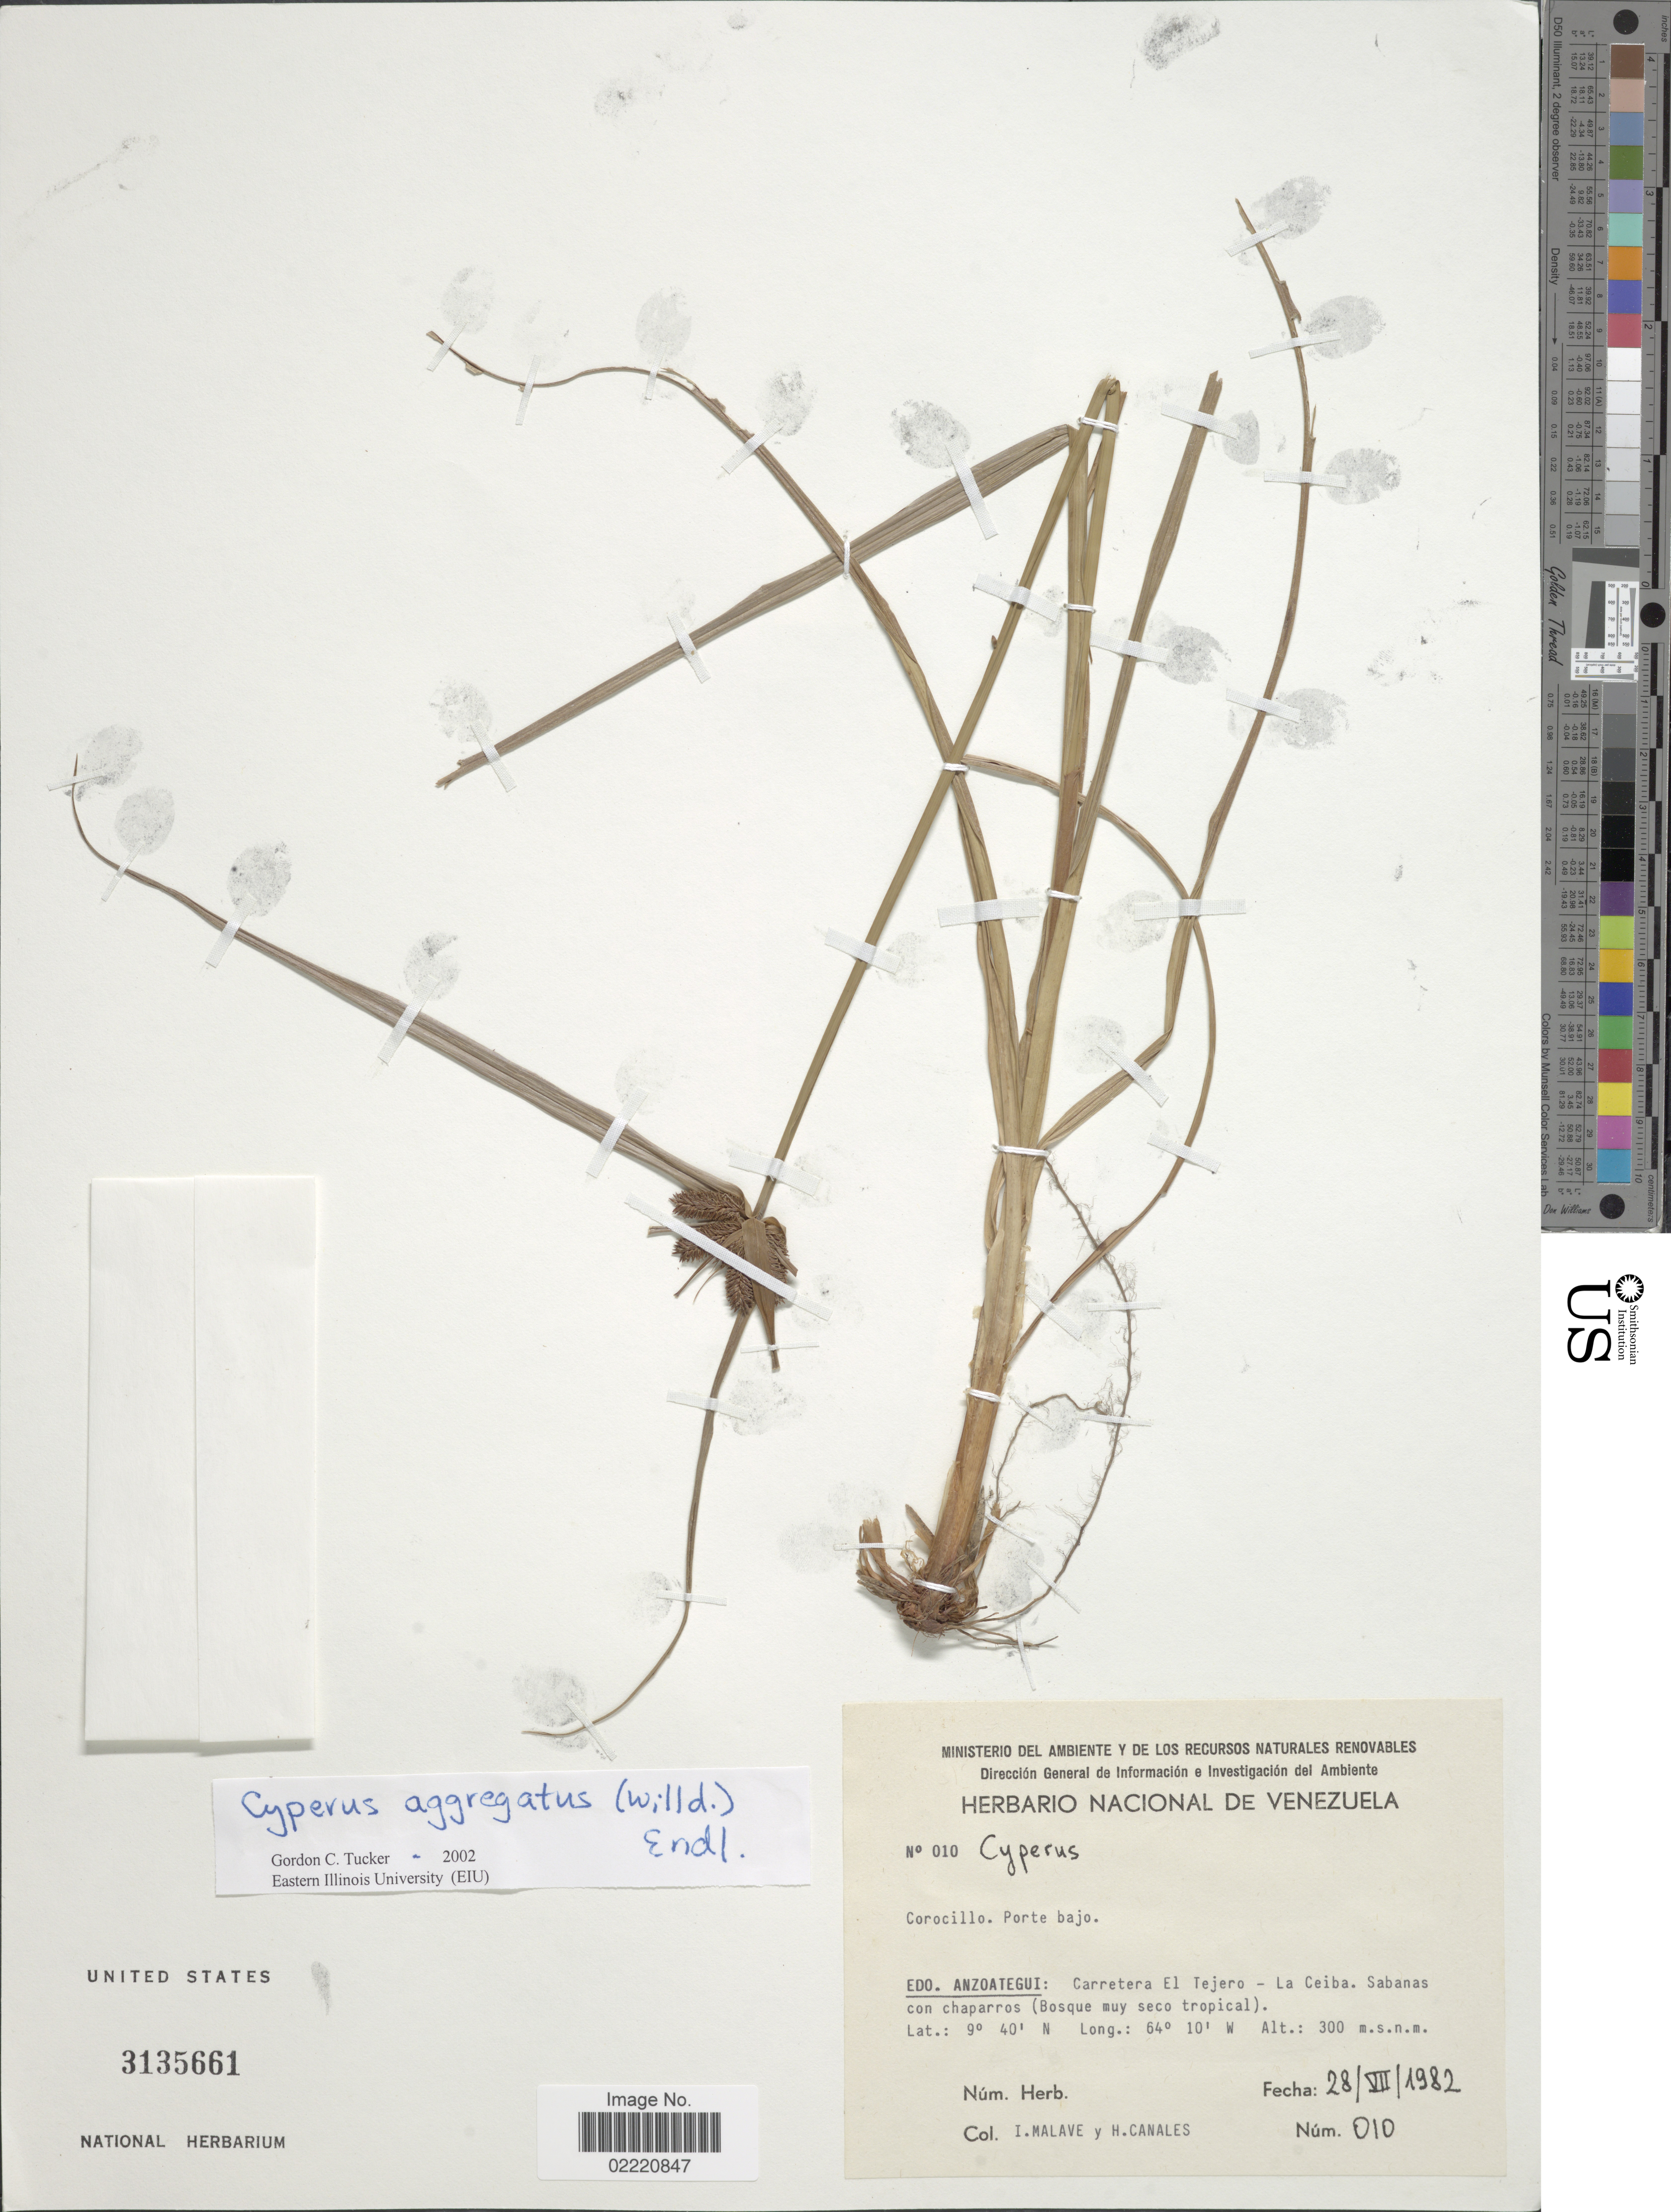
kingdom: Plantae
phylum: Tracheophyta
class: Liliopsida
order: Poales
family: Cyperaceae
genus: Cyperus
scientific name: Cyperus aggregatus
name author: (Willd.) Endl.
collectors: I. Malave & H. Canales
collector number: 010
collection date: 1982-07-28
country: Venezuela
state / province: Anzoategui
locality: Carretera El Tejero-La Ceiba.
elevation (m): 300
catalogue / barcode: US 3135661